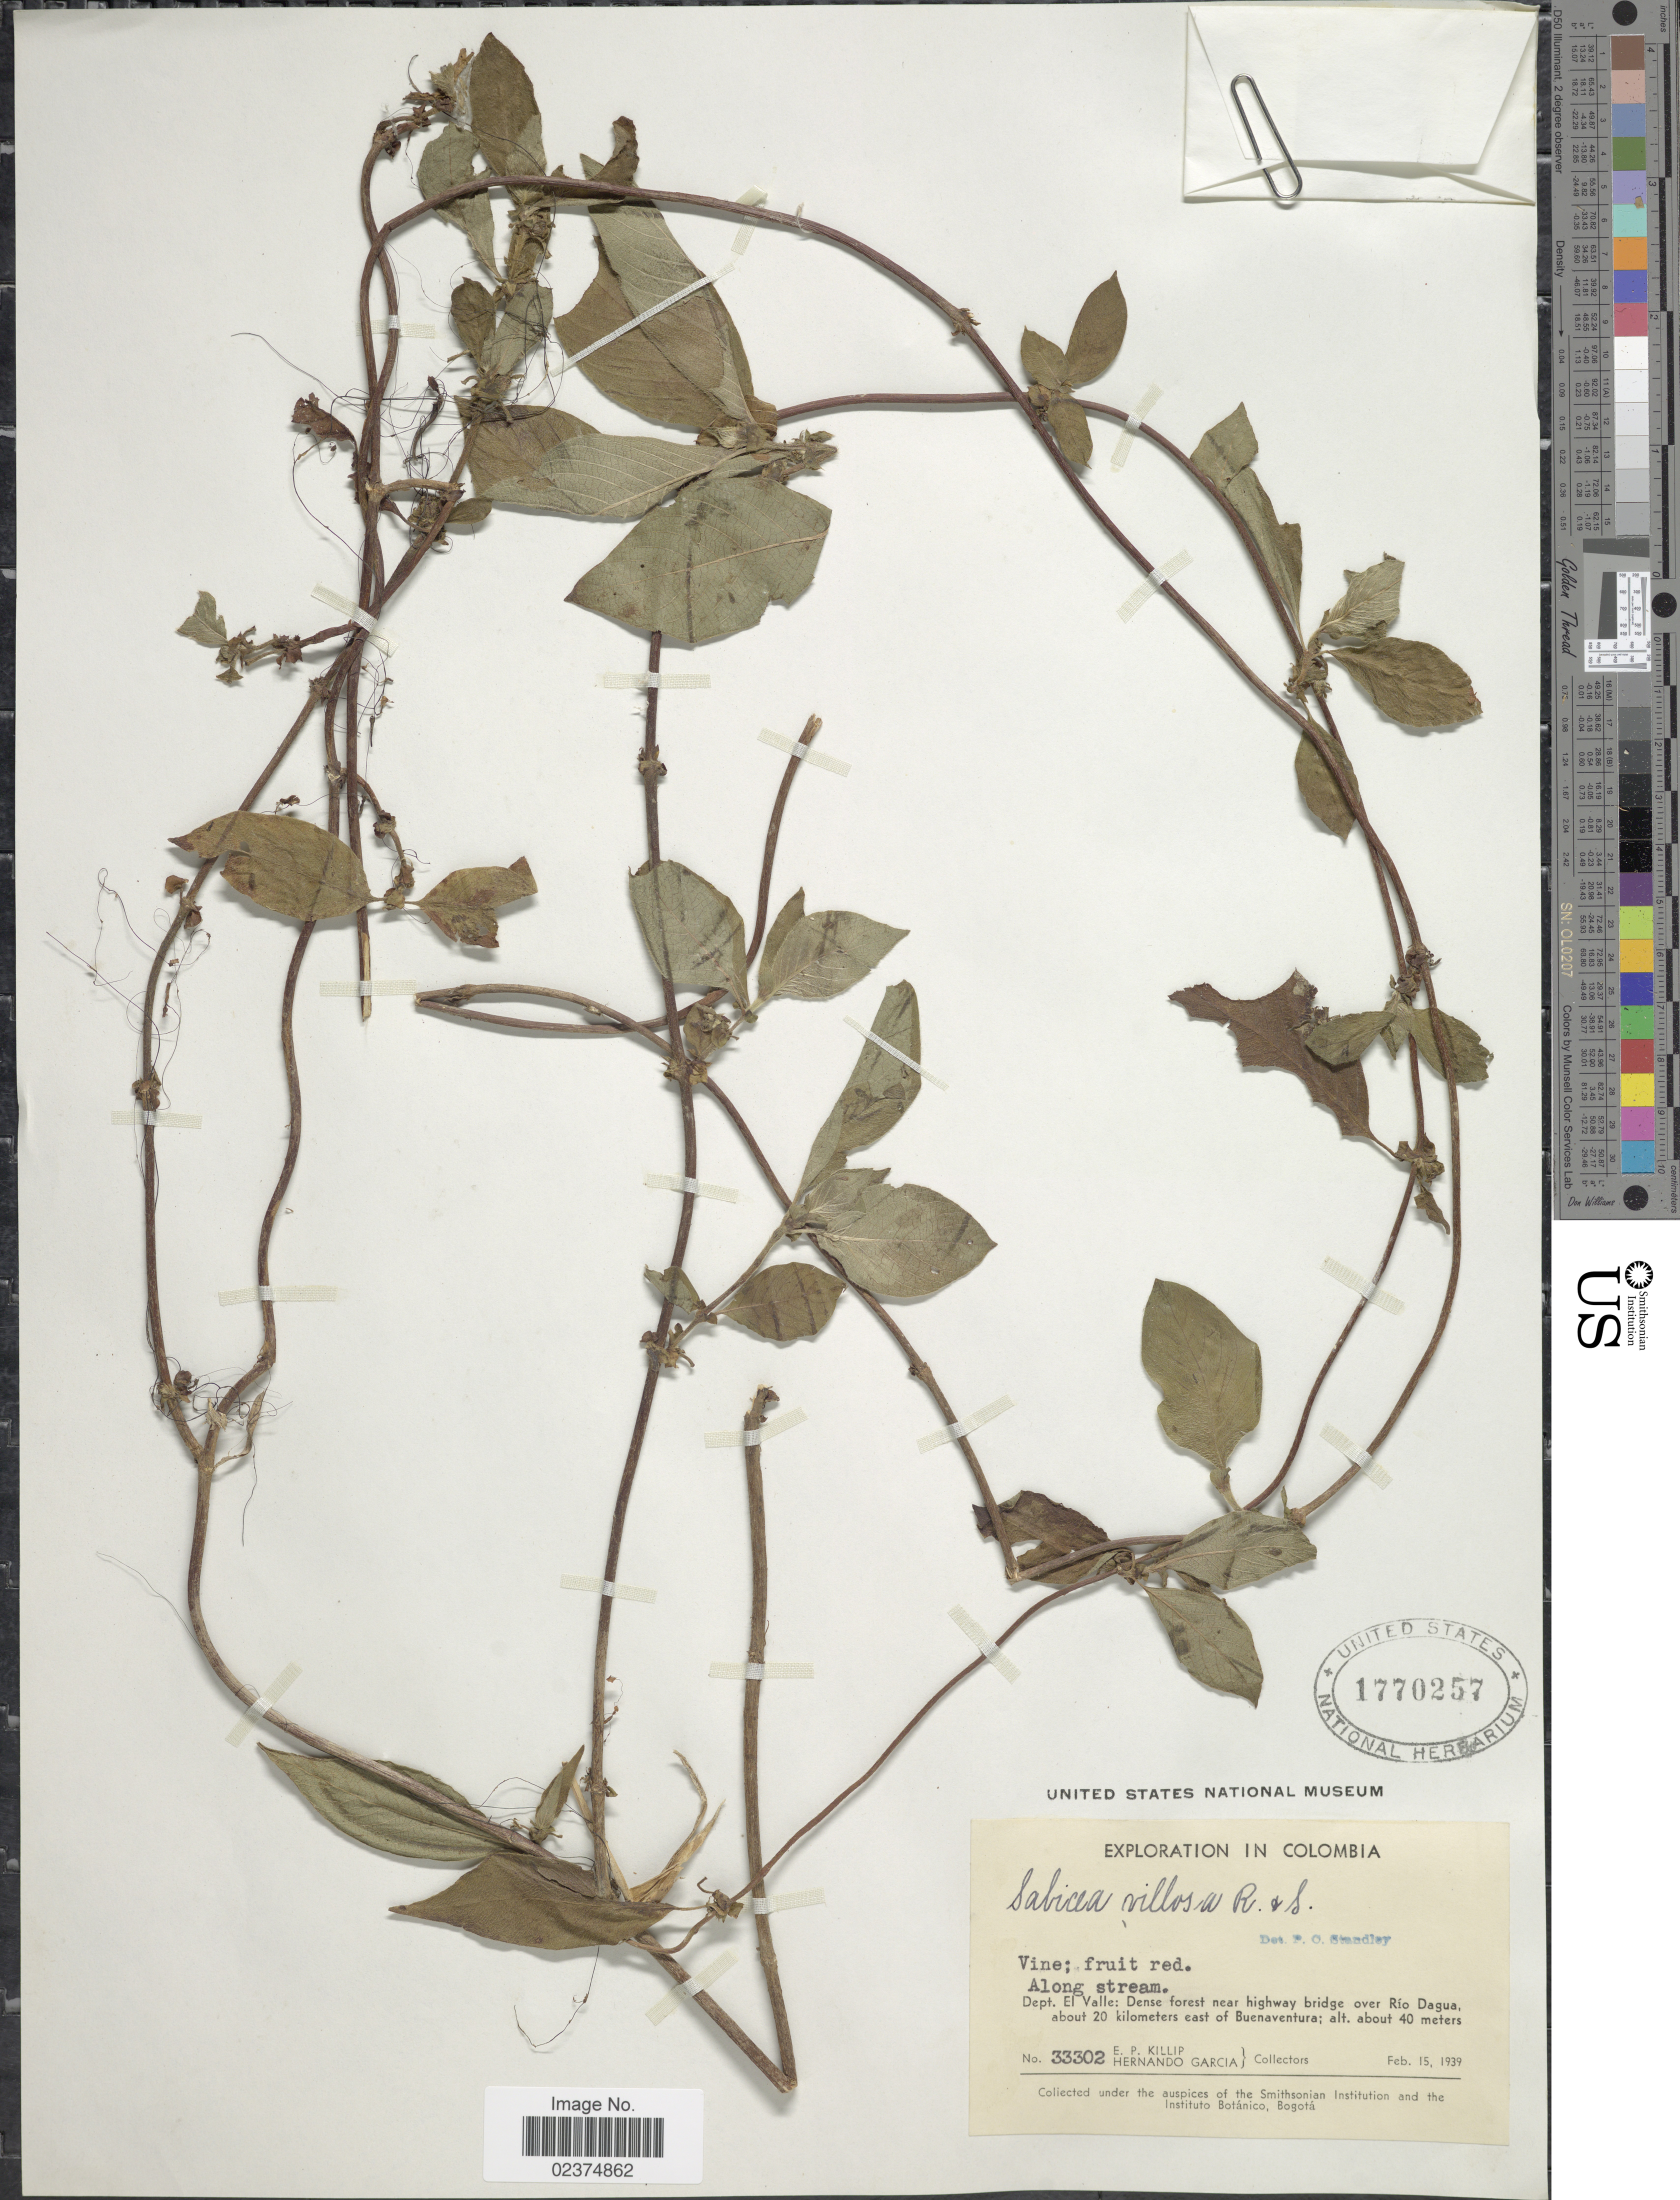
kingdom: Plantae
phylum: Tracheophyta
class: Magnoliopsida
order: Gentianales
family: Rubiaceae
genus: Sabicea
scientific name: Sabicea villosa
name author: Willd. ex Roem. & Schult.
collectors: E. P. Killip & H. Garcia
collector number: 33302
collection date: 1939-02-15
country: Colombia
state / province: Valle del Cauca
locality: Along stream. El Valle: Dense forest near highway bridge over Rio Dagua, about 20 kilometers east of Buenaventura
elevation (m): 40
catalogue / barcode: US 1770257